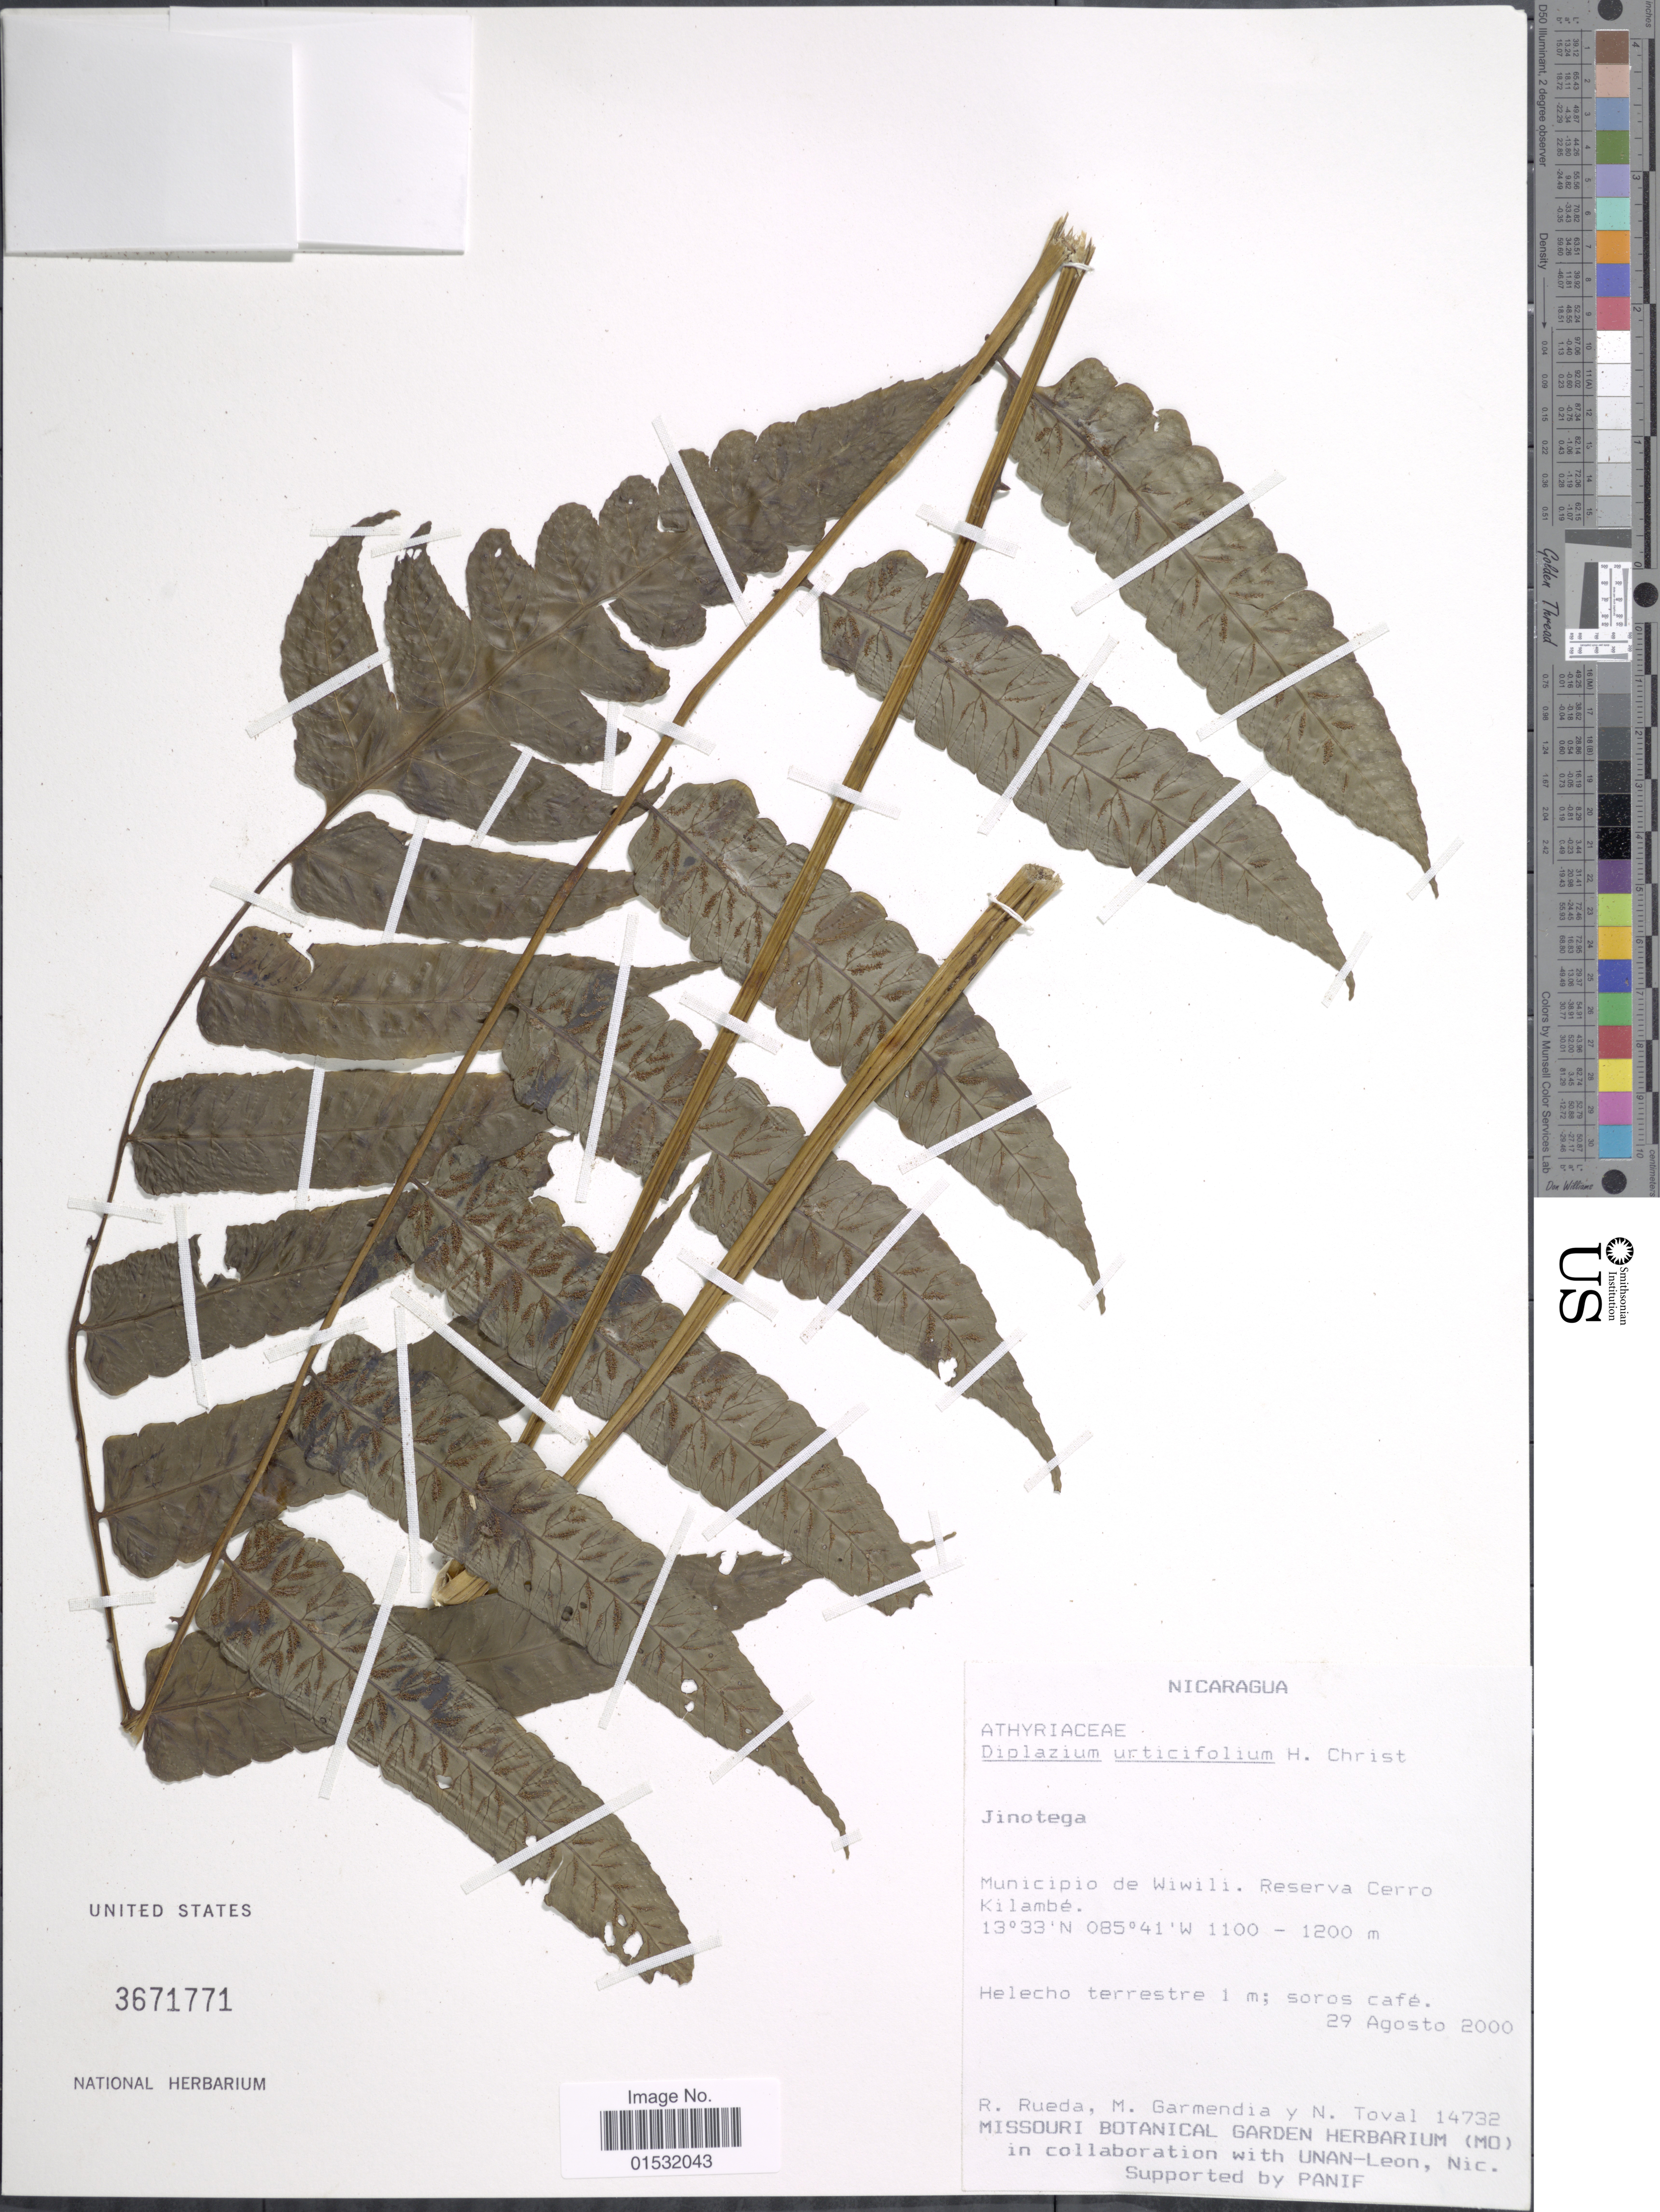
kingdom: Plantae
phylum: Tracheophyta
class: Polypodiopsida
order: Polypodiales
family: Athyriaceae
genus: Diplazium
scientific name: Diplazium urticifolium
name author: Christ in Pittier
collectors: R. Rueda, M. Garmendia & N. Toval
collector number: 14732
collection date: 2000-08-29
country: Nicaragua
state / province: Jinotega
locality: Municipio de Wiwili. Reserva Cerro Kilambé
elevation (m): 1100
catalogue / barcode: US 3671771